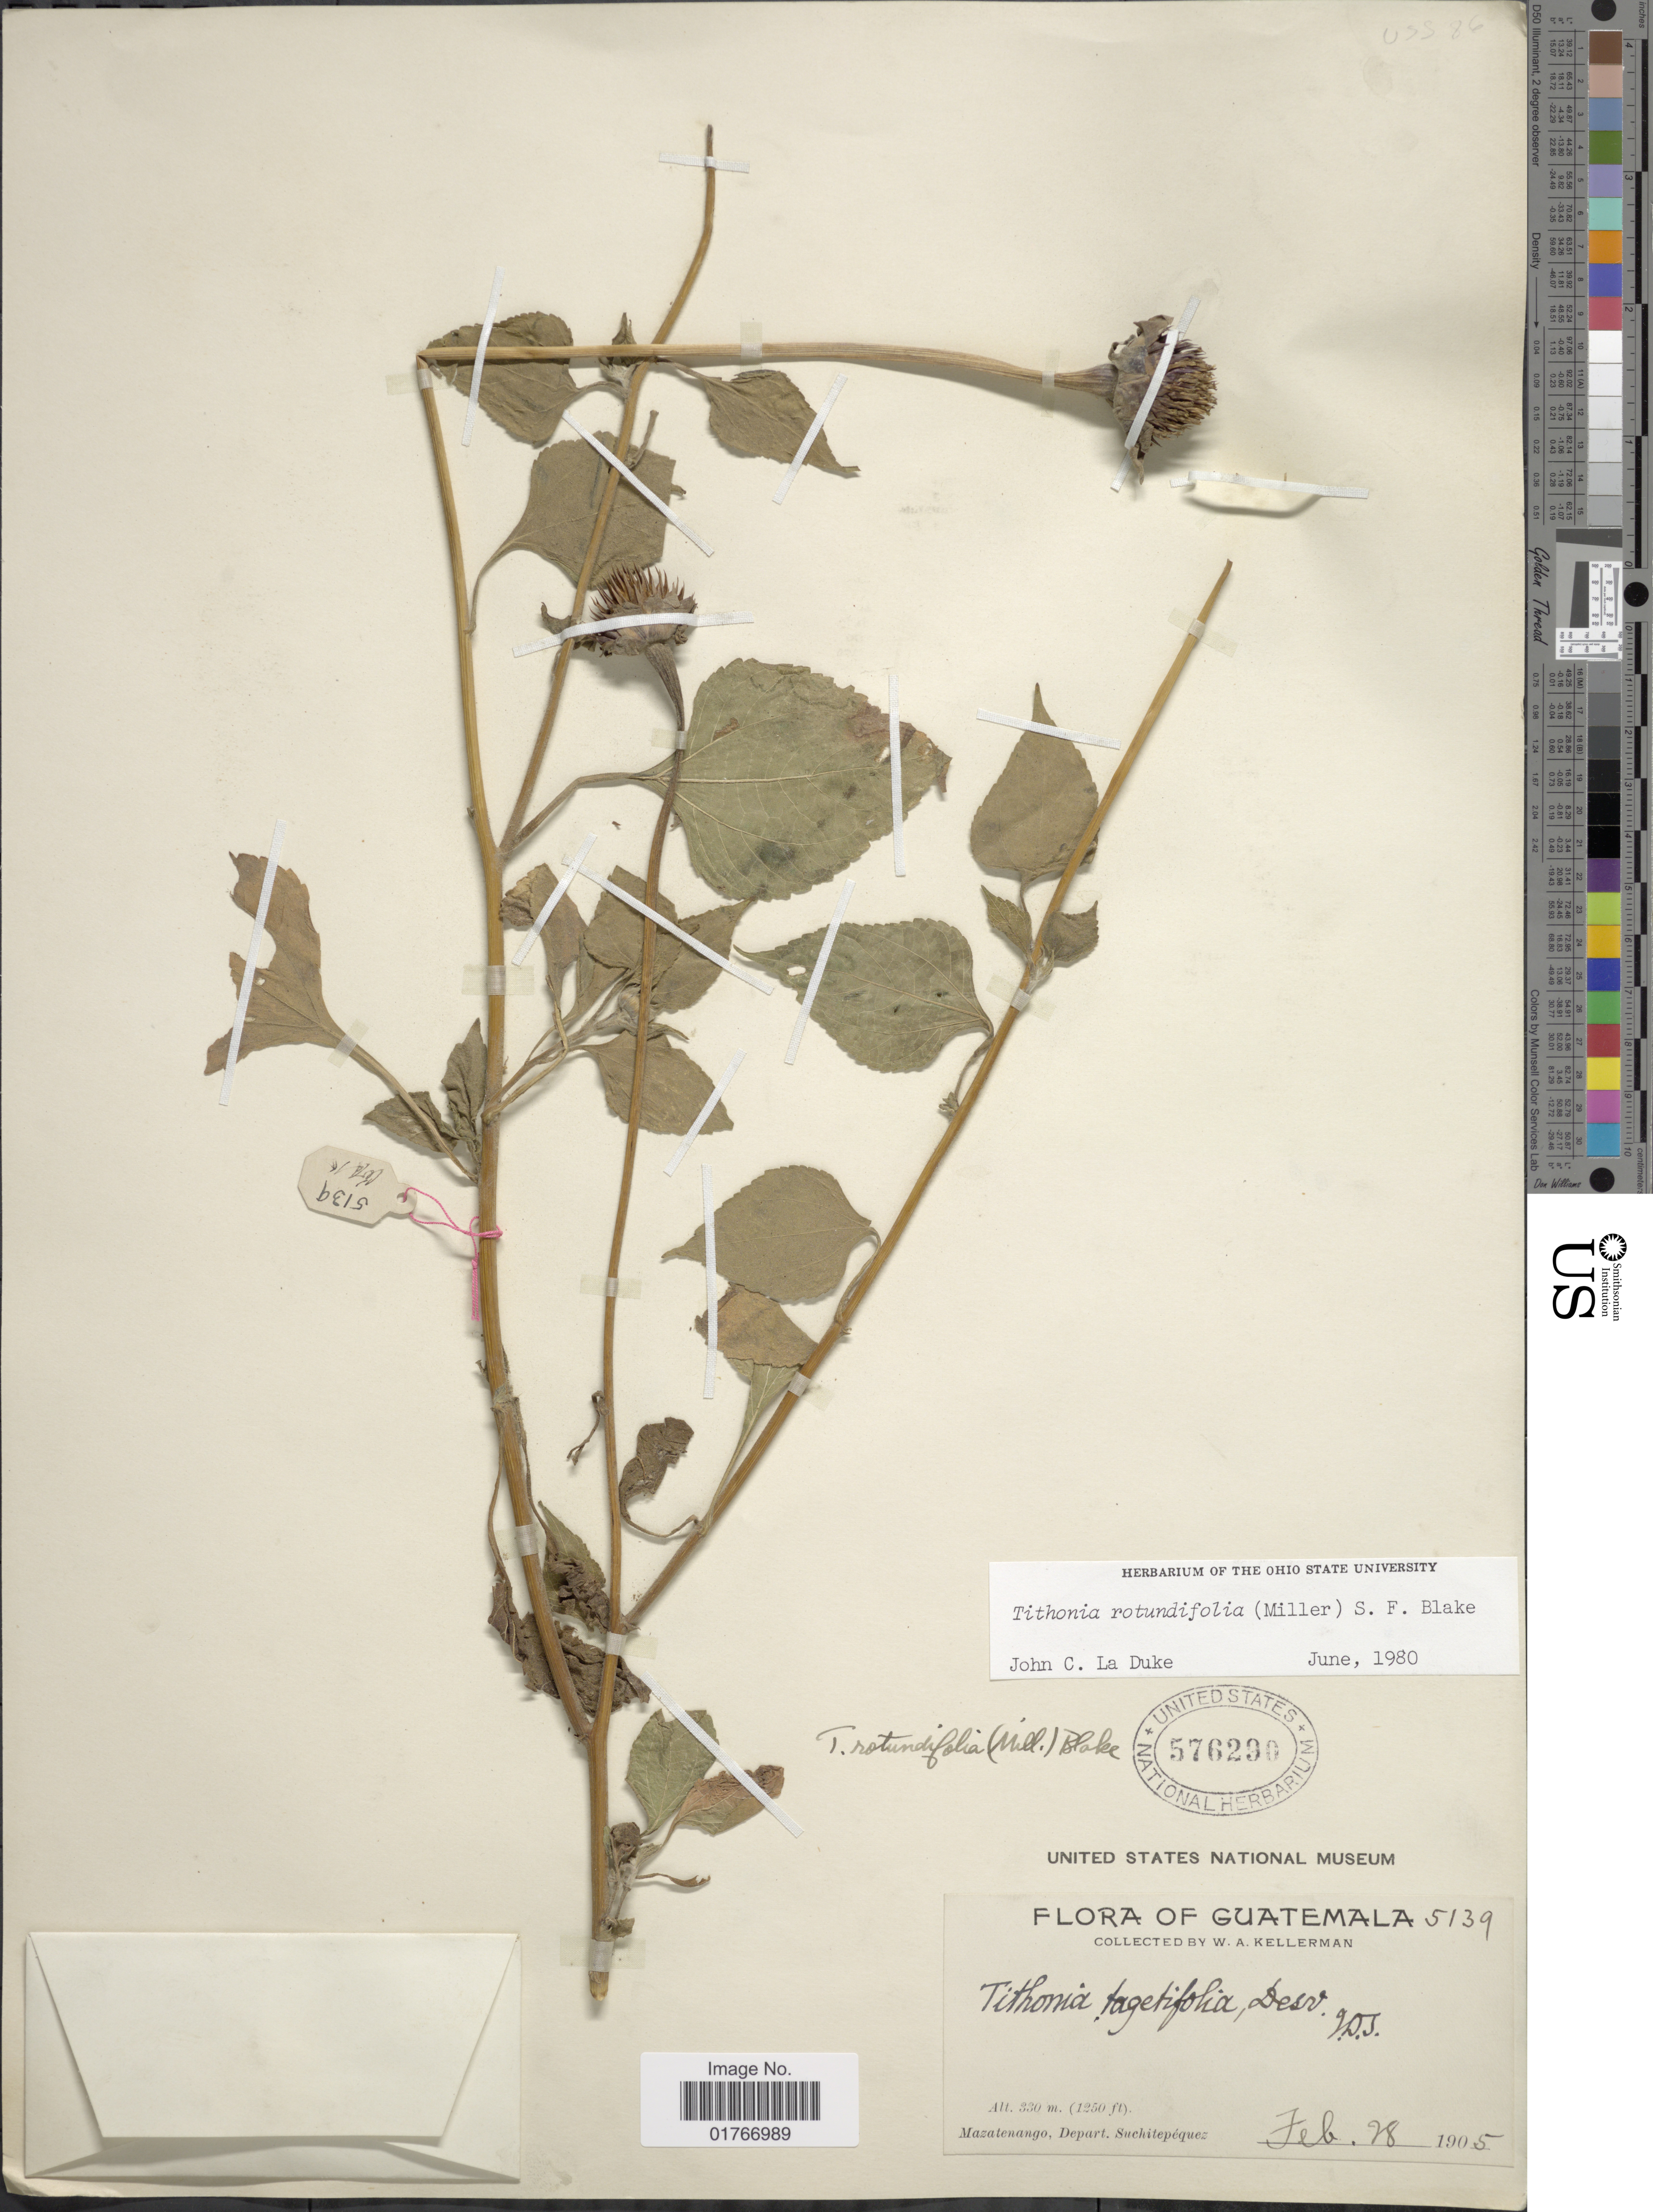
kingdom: Plantae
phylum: Tracheophyta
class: Magnoliopsida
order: Asterales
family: Asteraceae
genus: Tithonia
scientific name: Tithonia rotundifolia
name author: (Mill.) S.F. Blake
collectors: W. Kellerman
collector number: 5139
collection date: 1905-02-28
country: Guatemala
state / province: Suchitepéquez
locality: Mazatenango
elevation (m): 330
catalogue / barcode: US 576290